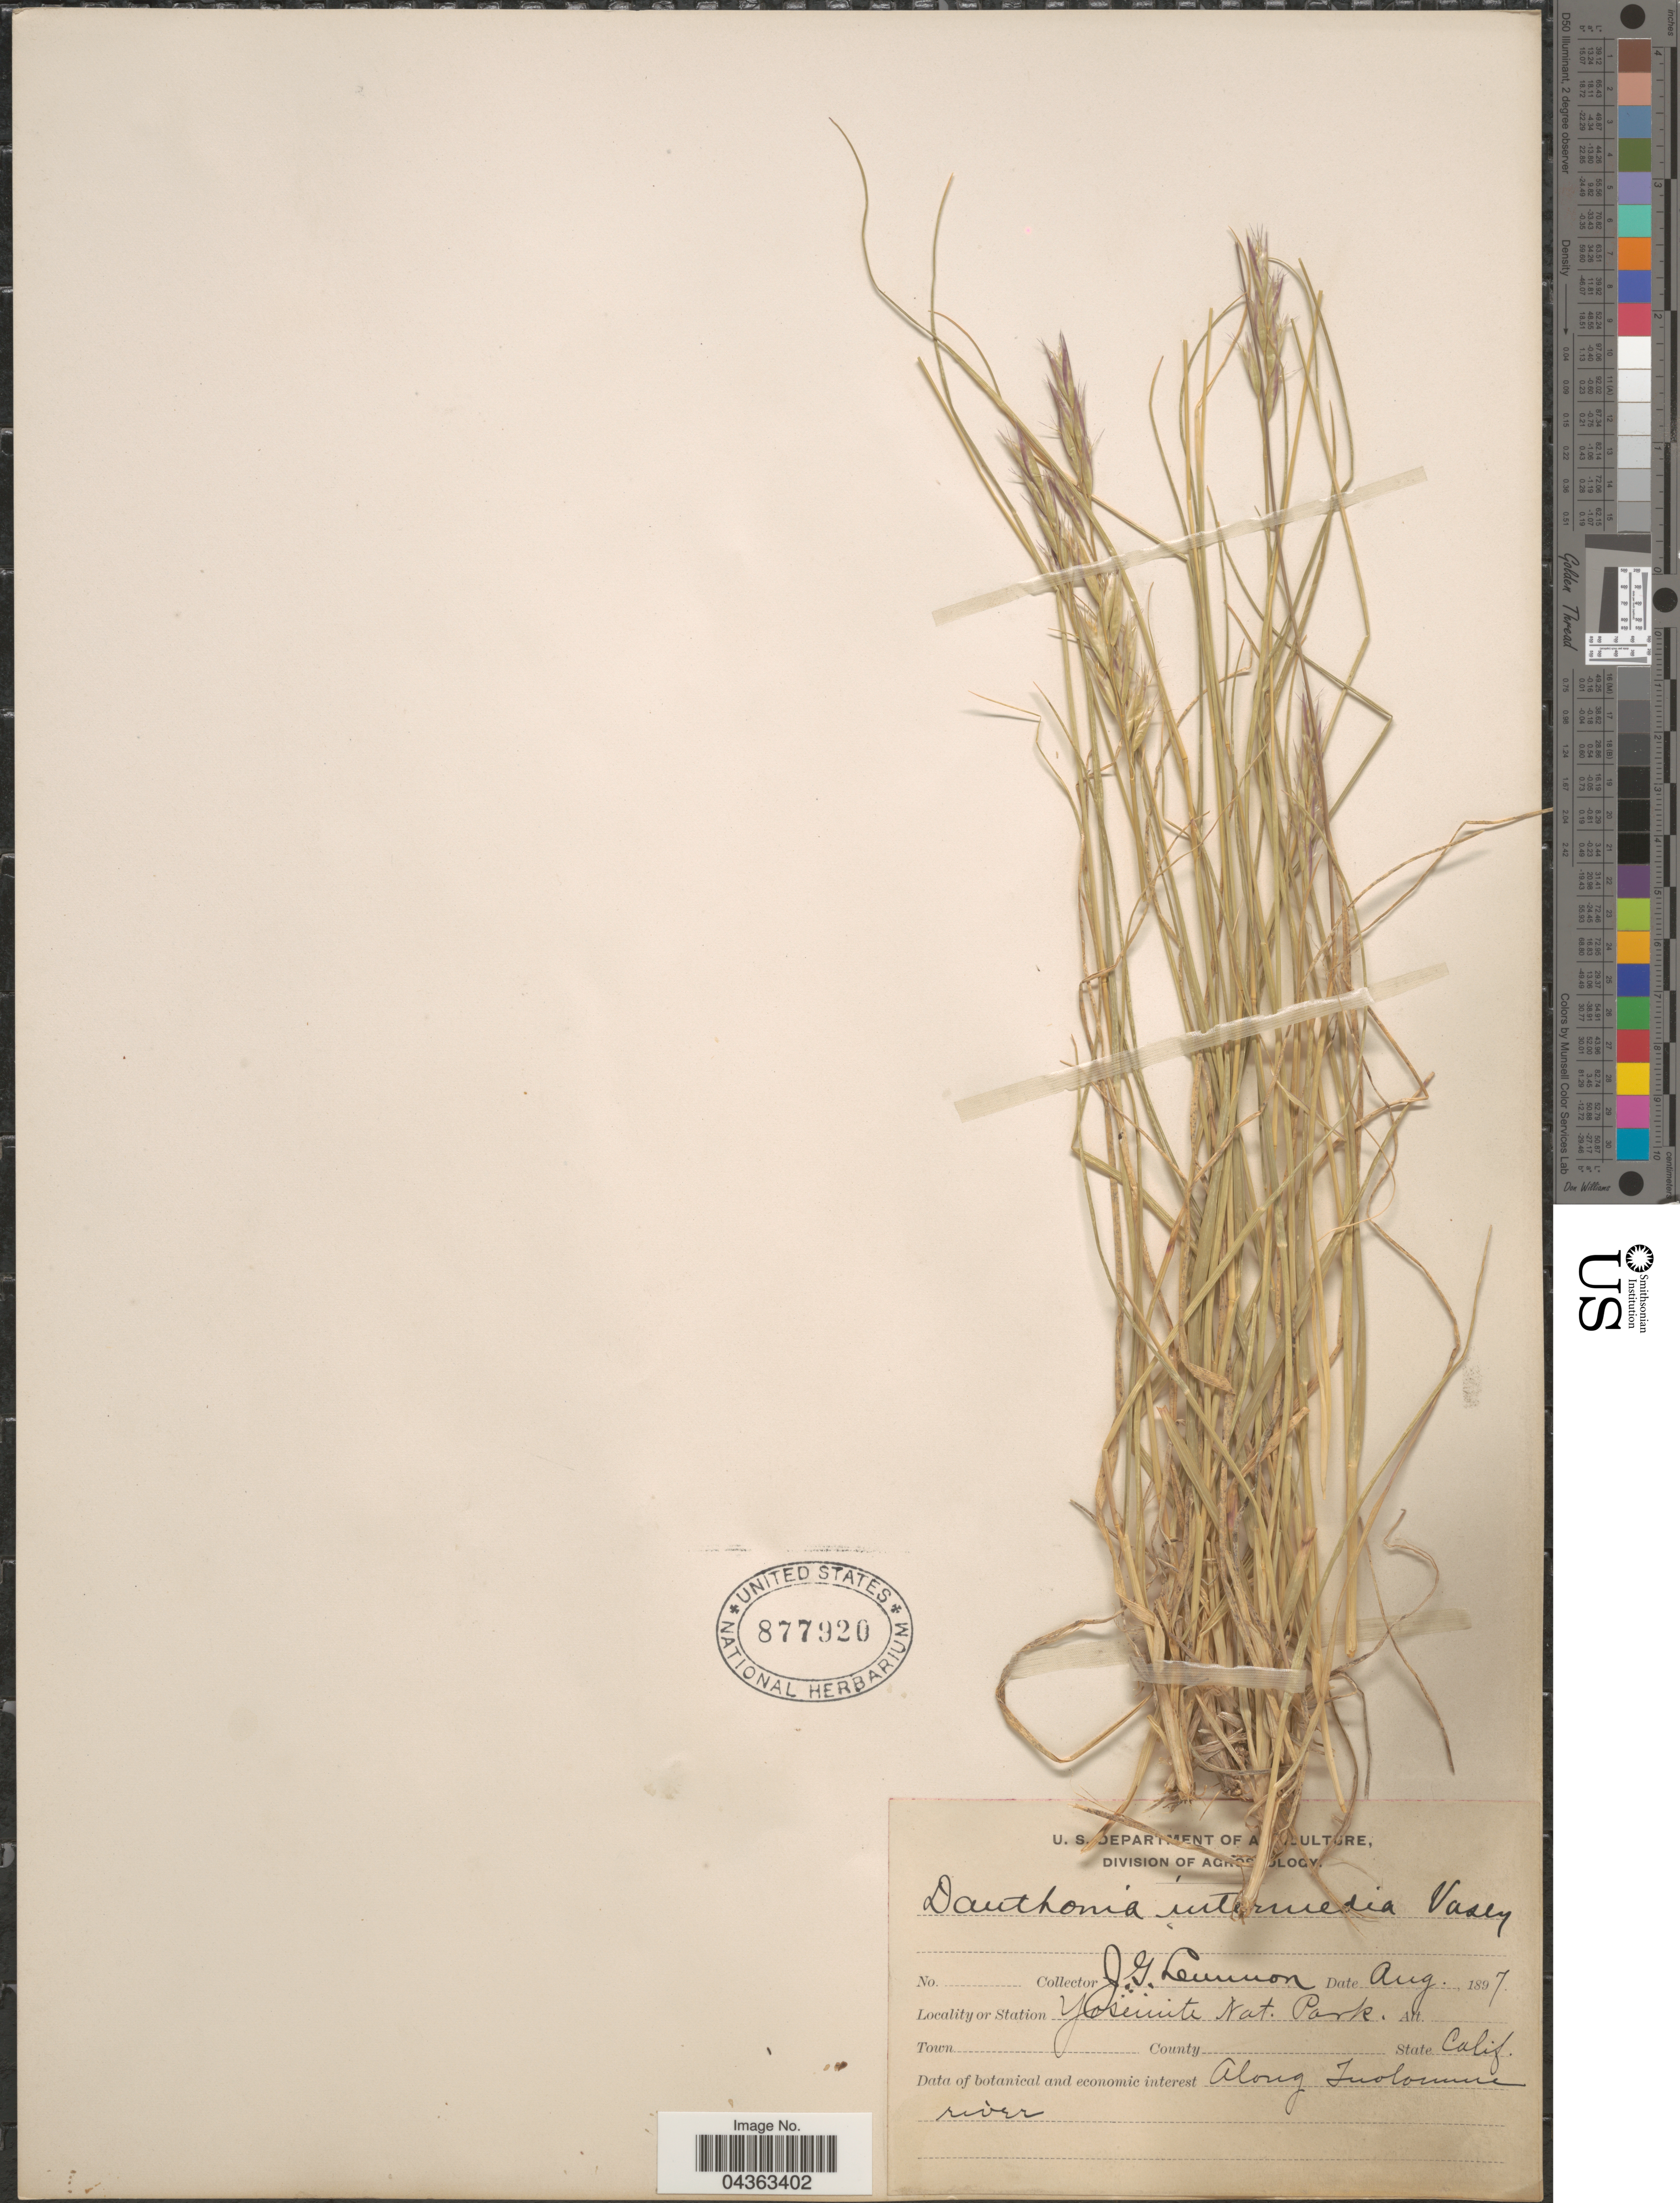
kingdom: Plantae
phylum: Tracheophyta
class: Liliopsida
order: Poales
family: Poaceae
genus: Danthonia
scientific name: Danthonia intermedia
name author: Vasey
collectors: J. Lemmon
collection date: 1897-08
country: United States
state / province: California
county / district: Tuolumne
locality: Station Yosemite Nat. Park. Along Tuolumne river.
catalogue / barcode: US 877920